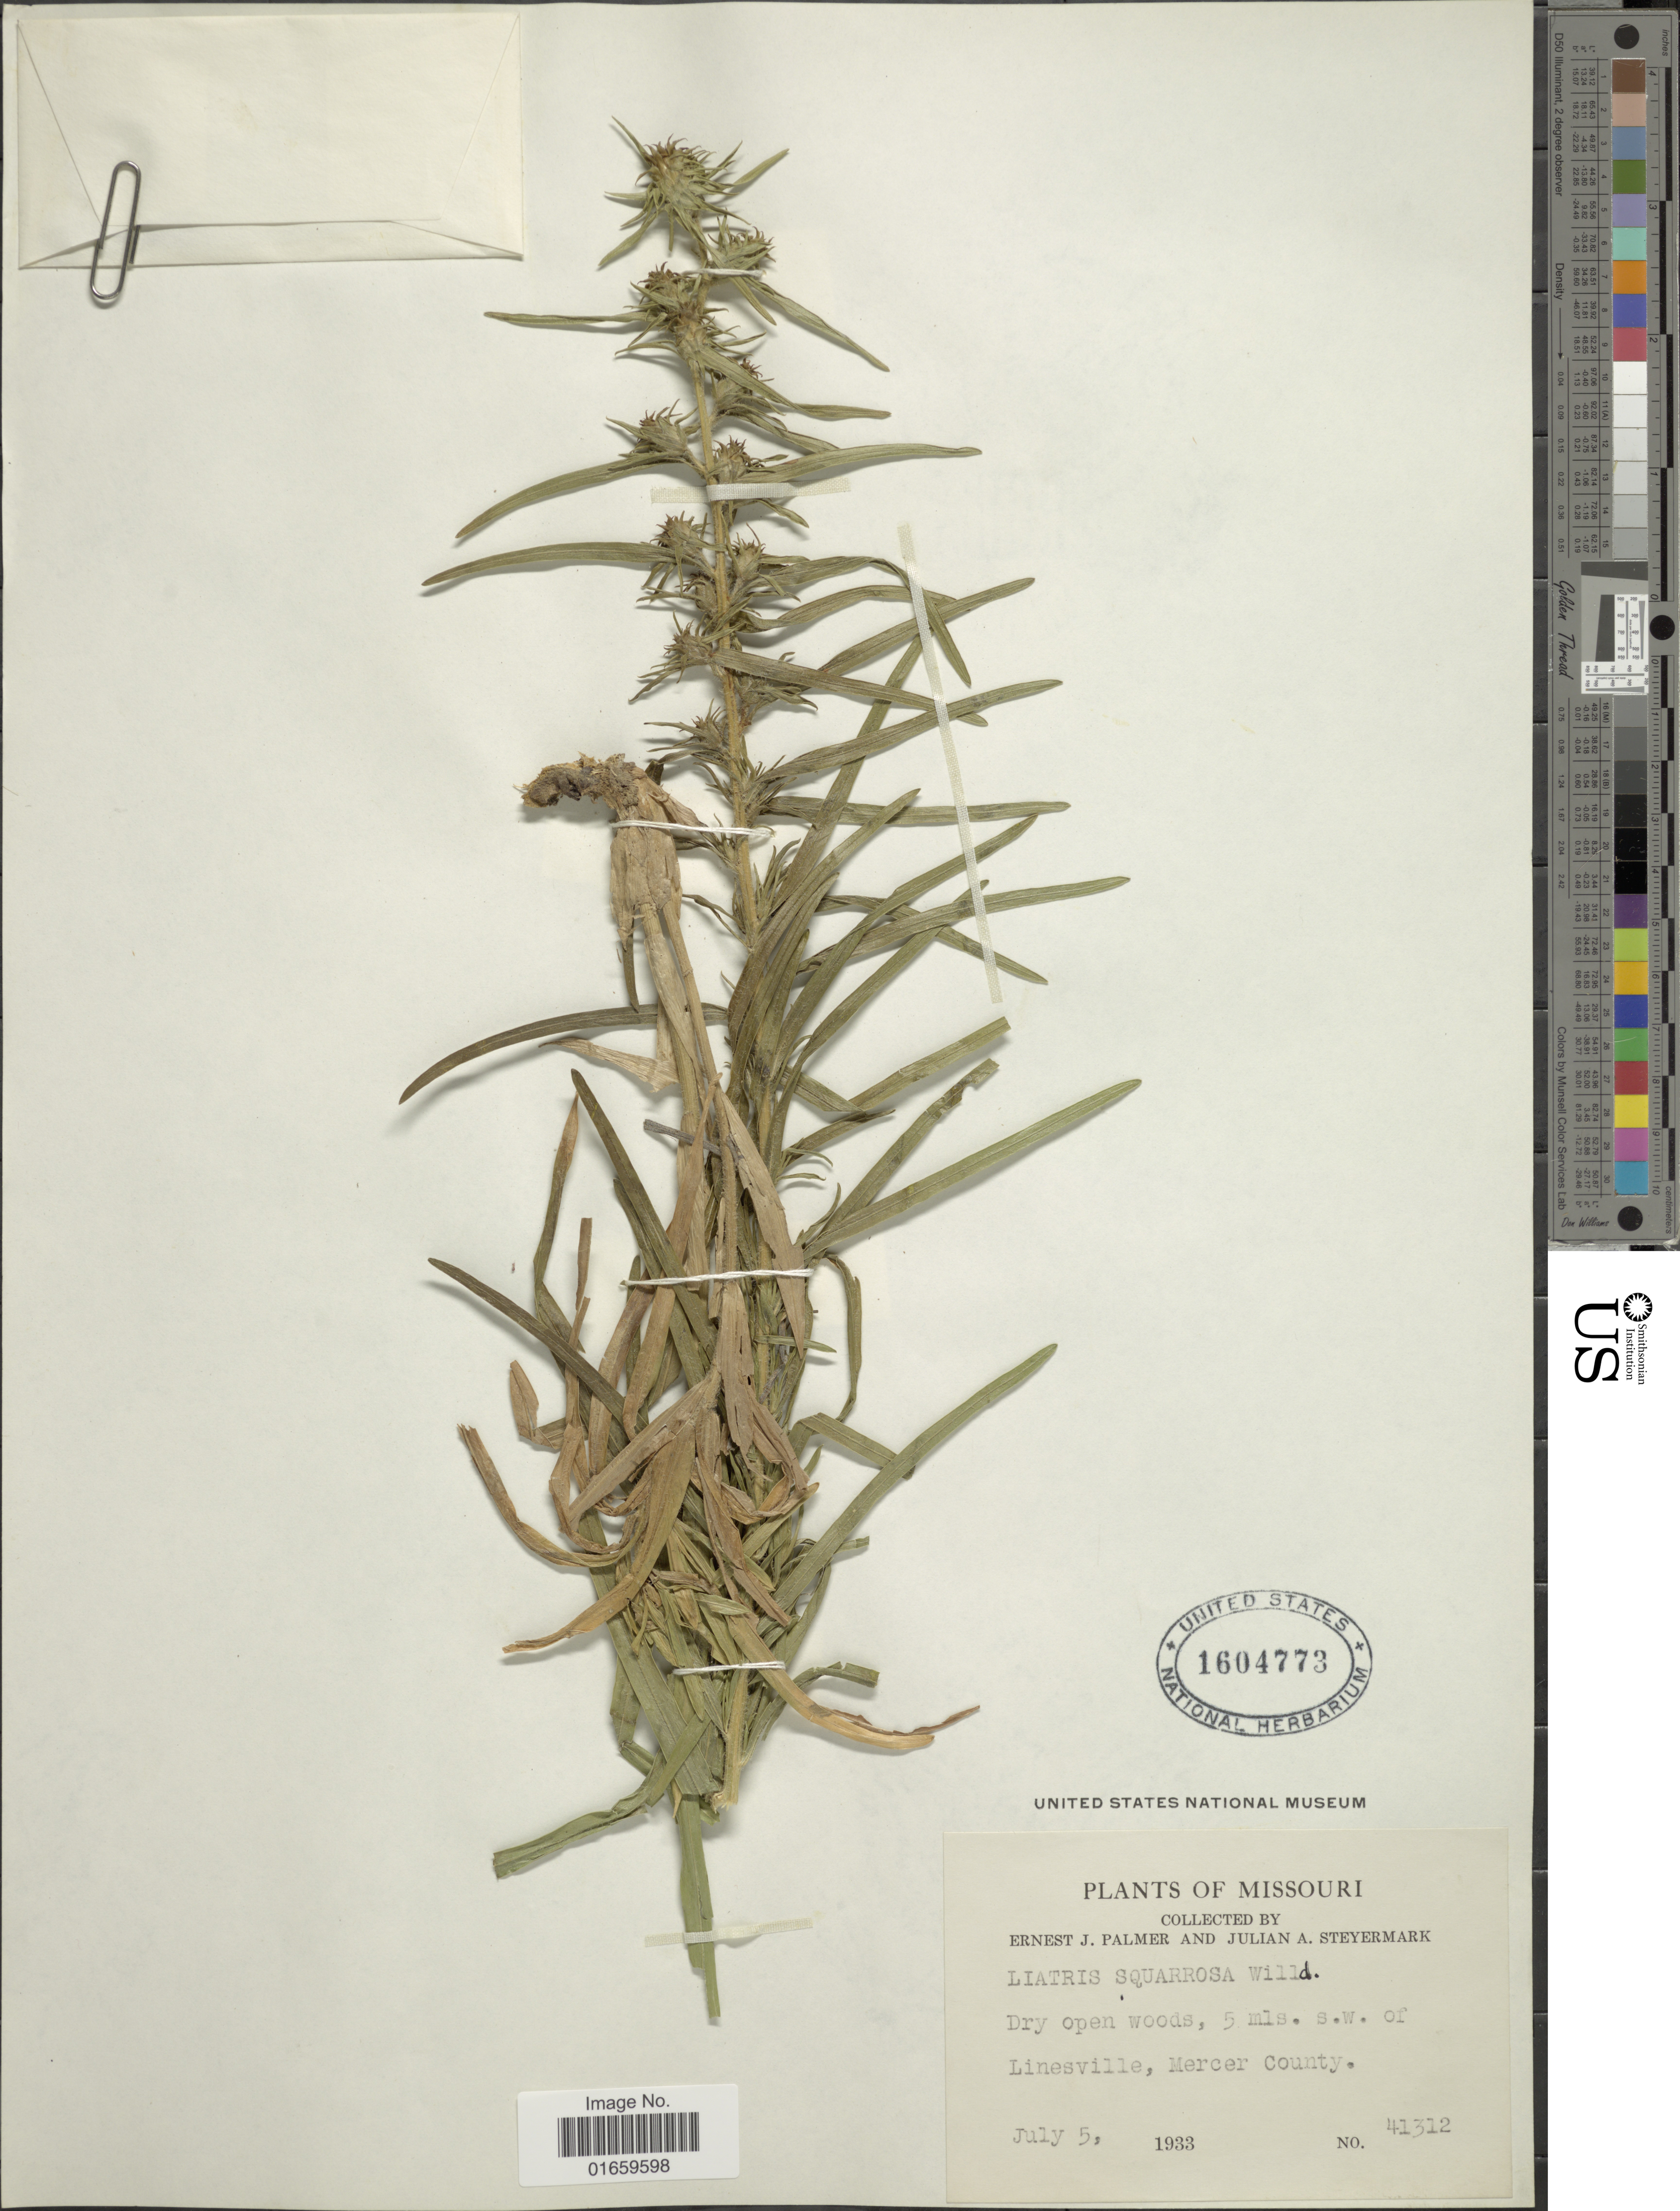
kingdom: Plantae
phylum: Tracheophyta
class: Magnoliopsida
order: Asterales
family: Asteraceae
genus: Liatris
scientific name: Liatris squarrosa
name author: (L.) Michx.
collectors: E. J. Palmer & J. Steyermark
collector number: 41312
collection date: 1933-07-05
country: United States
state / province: Missouri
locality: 5 mls. s. w. of Linesville, Mercer County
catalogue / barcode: US 1604773